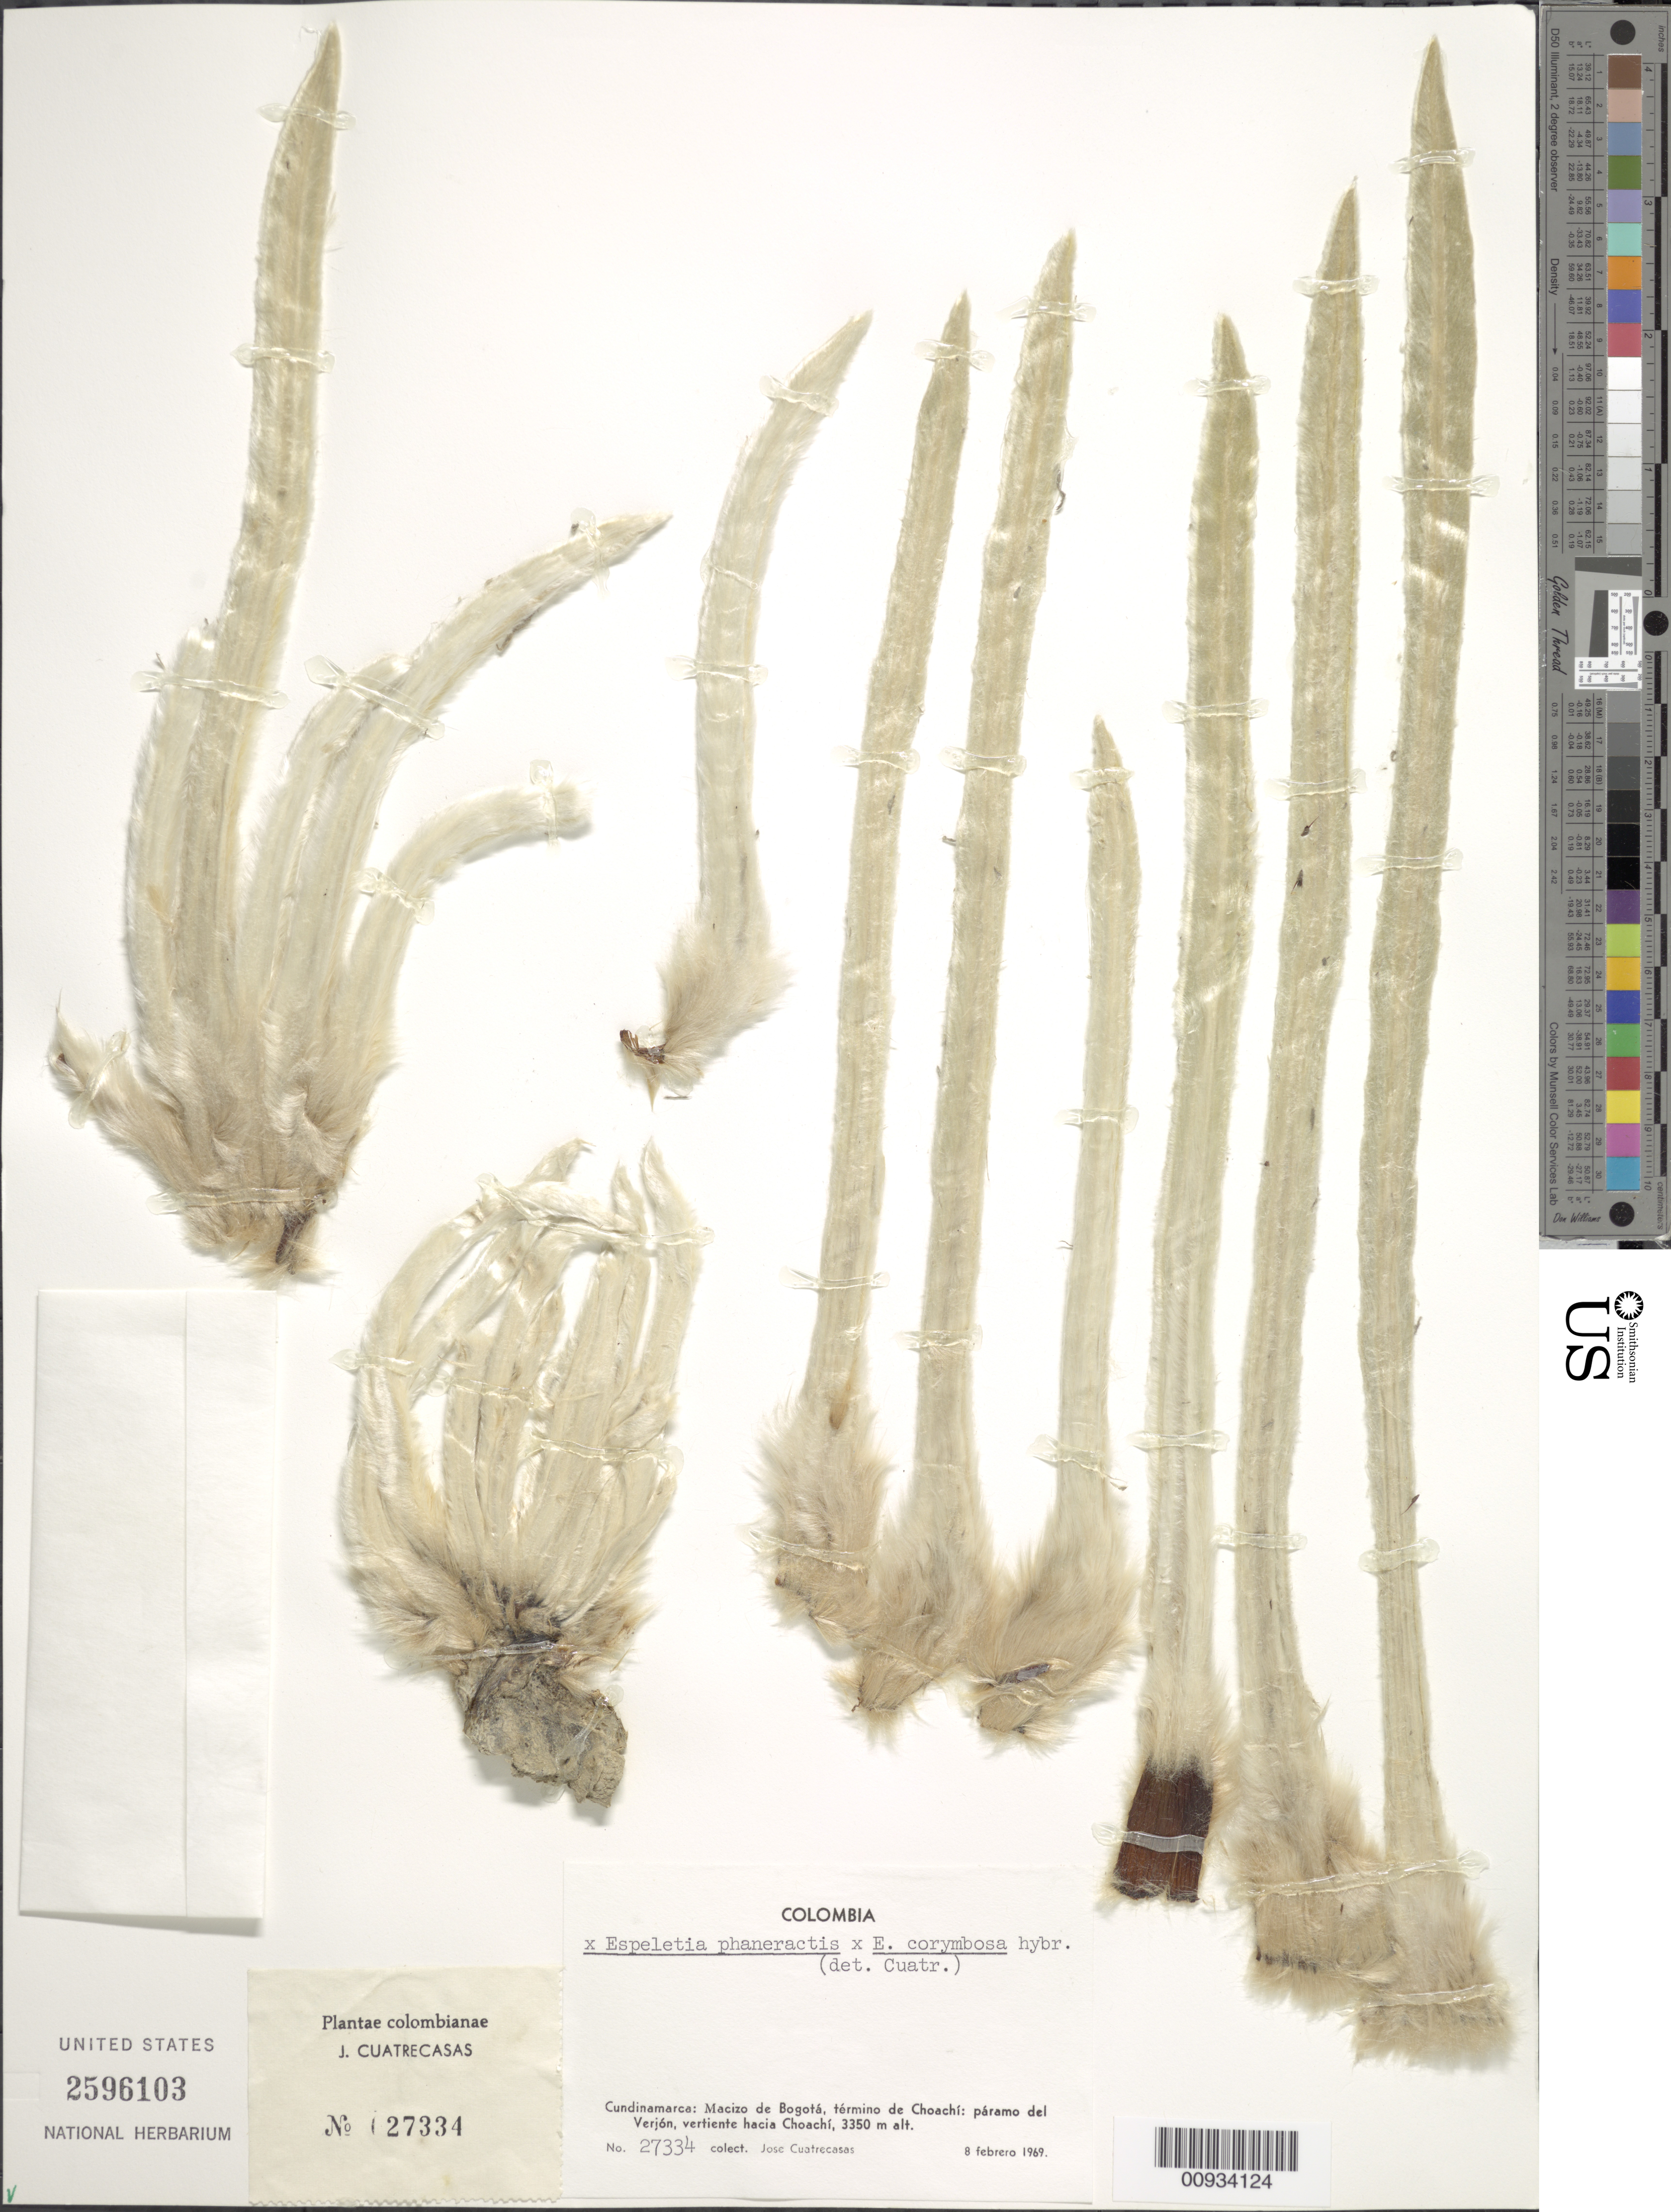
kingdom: Plantae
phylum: Tracheophyta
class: Magnoliopsida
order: Asterales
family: Asteraceae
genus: Espeletiopsis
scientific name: Espeletiopsis bogotensis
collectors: J. Cuatrecasas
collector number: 27334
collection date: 1969-02-08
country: Colombia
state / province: Cundinamarca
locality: Macizo de Bogota, termino de Choachi, paramo del Verjon, vertiente hacia Choachi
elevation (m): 3350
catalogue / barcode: US 2596103